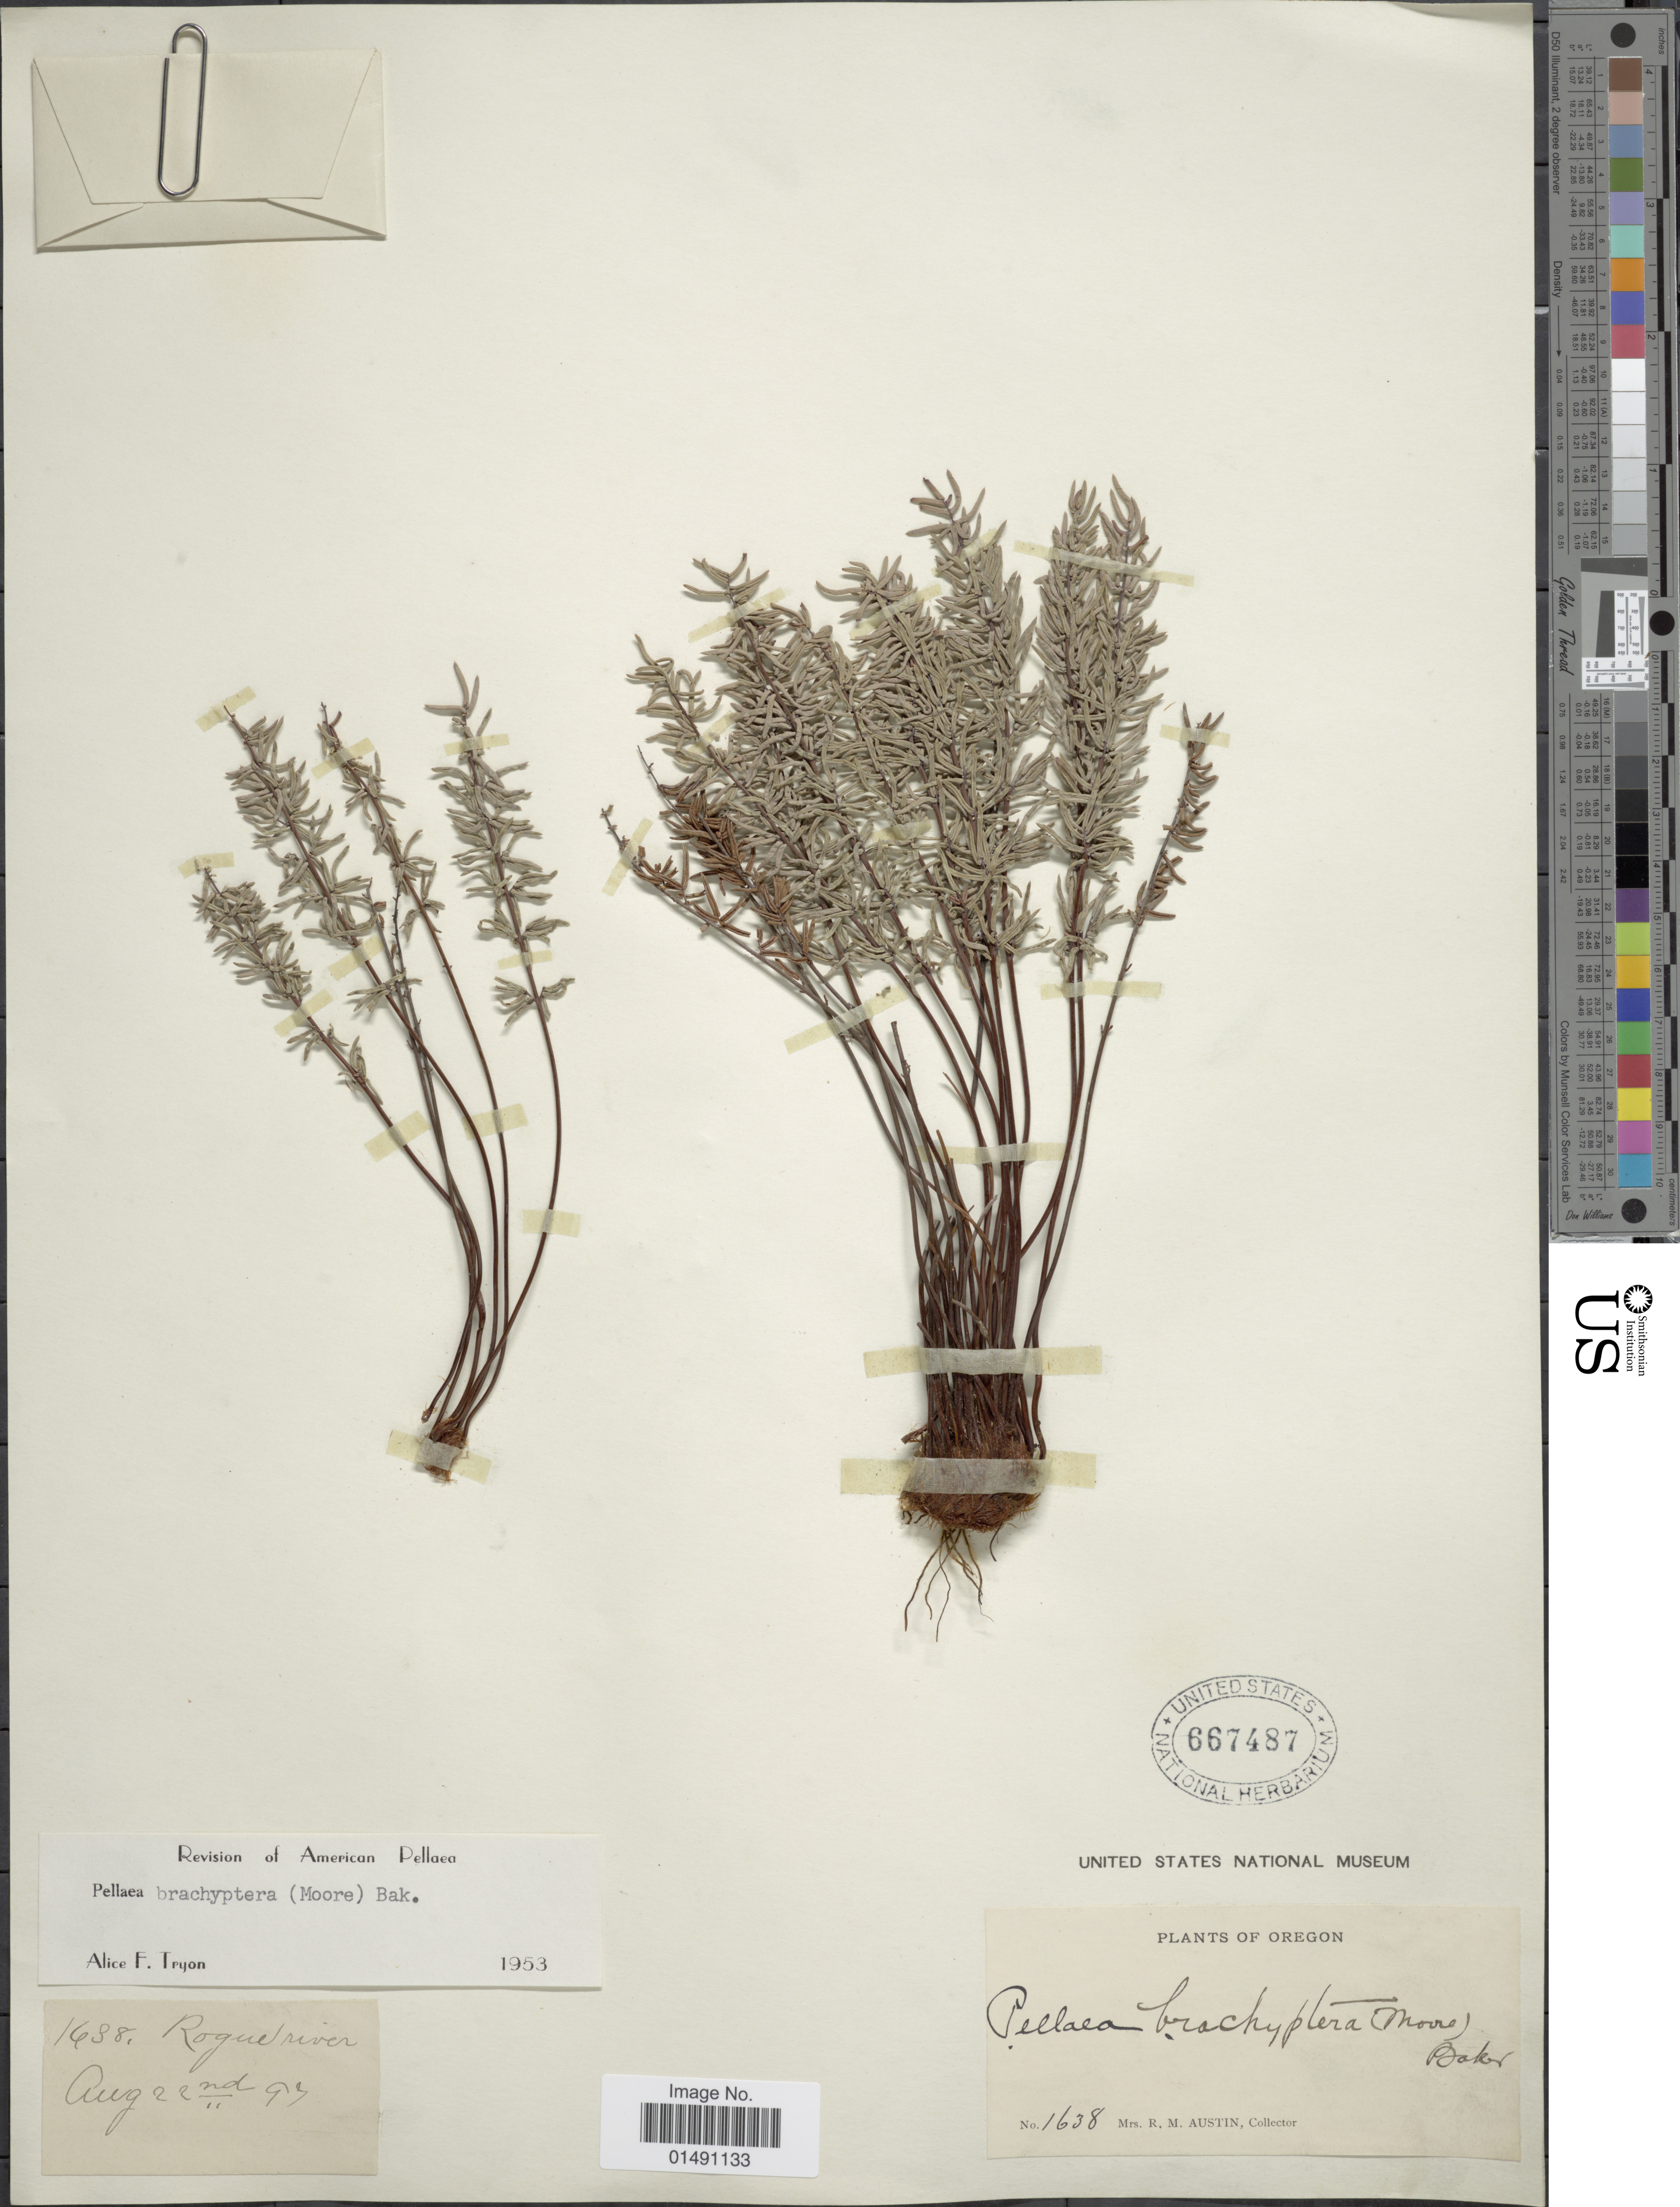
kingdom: Plantae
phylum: Tracheophyta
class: Polypodiopsida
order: Polypodiales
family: Pteridaceae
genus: Pellaea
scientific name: Pellaea brachyptera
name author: (T. Moore) Baker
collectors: R. Austin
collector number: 1638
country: United States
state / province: Oregon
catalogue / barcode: US 667487